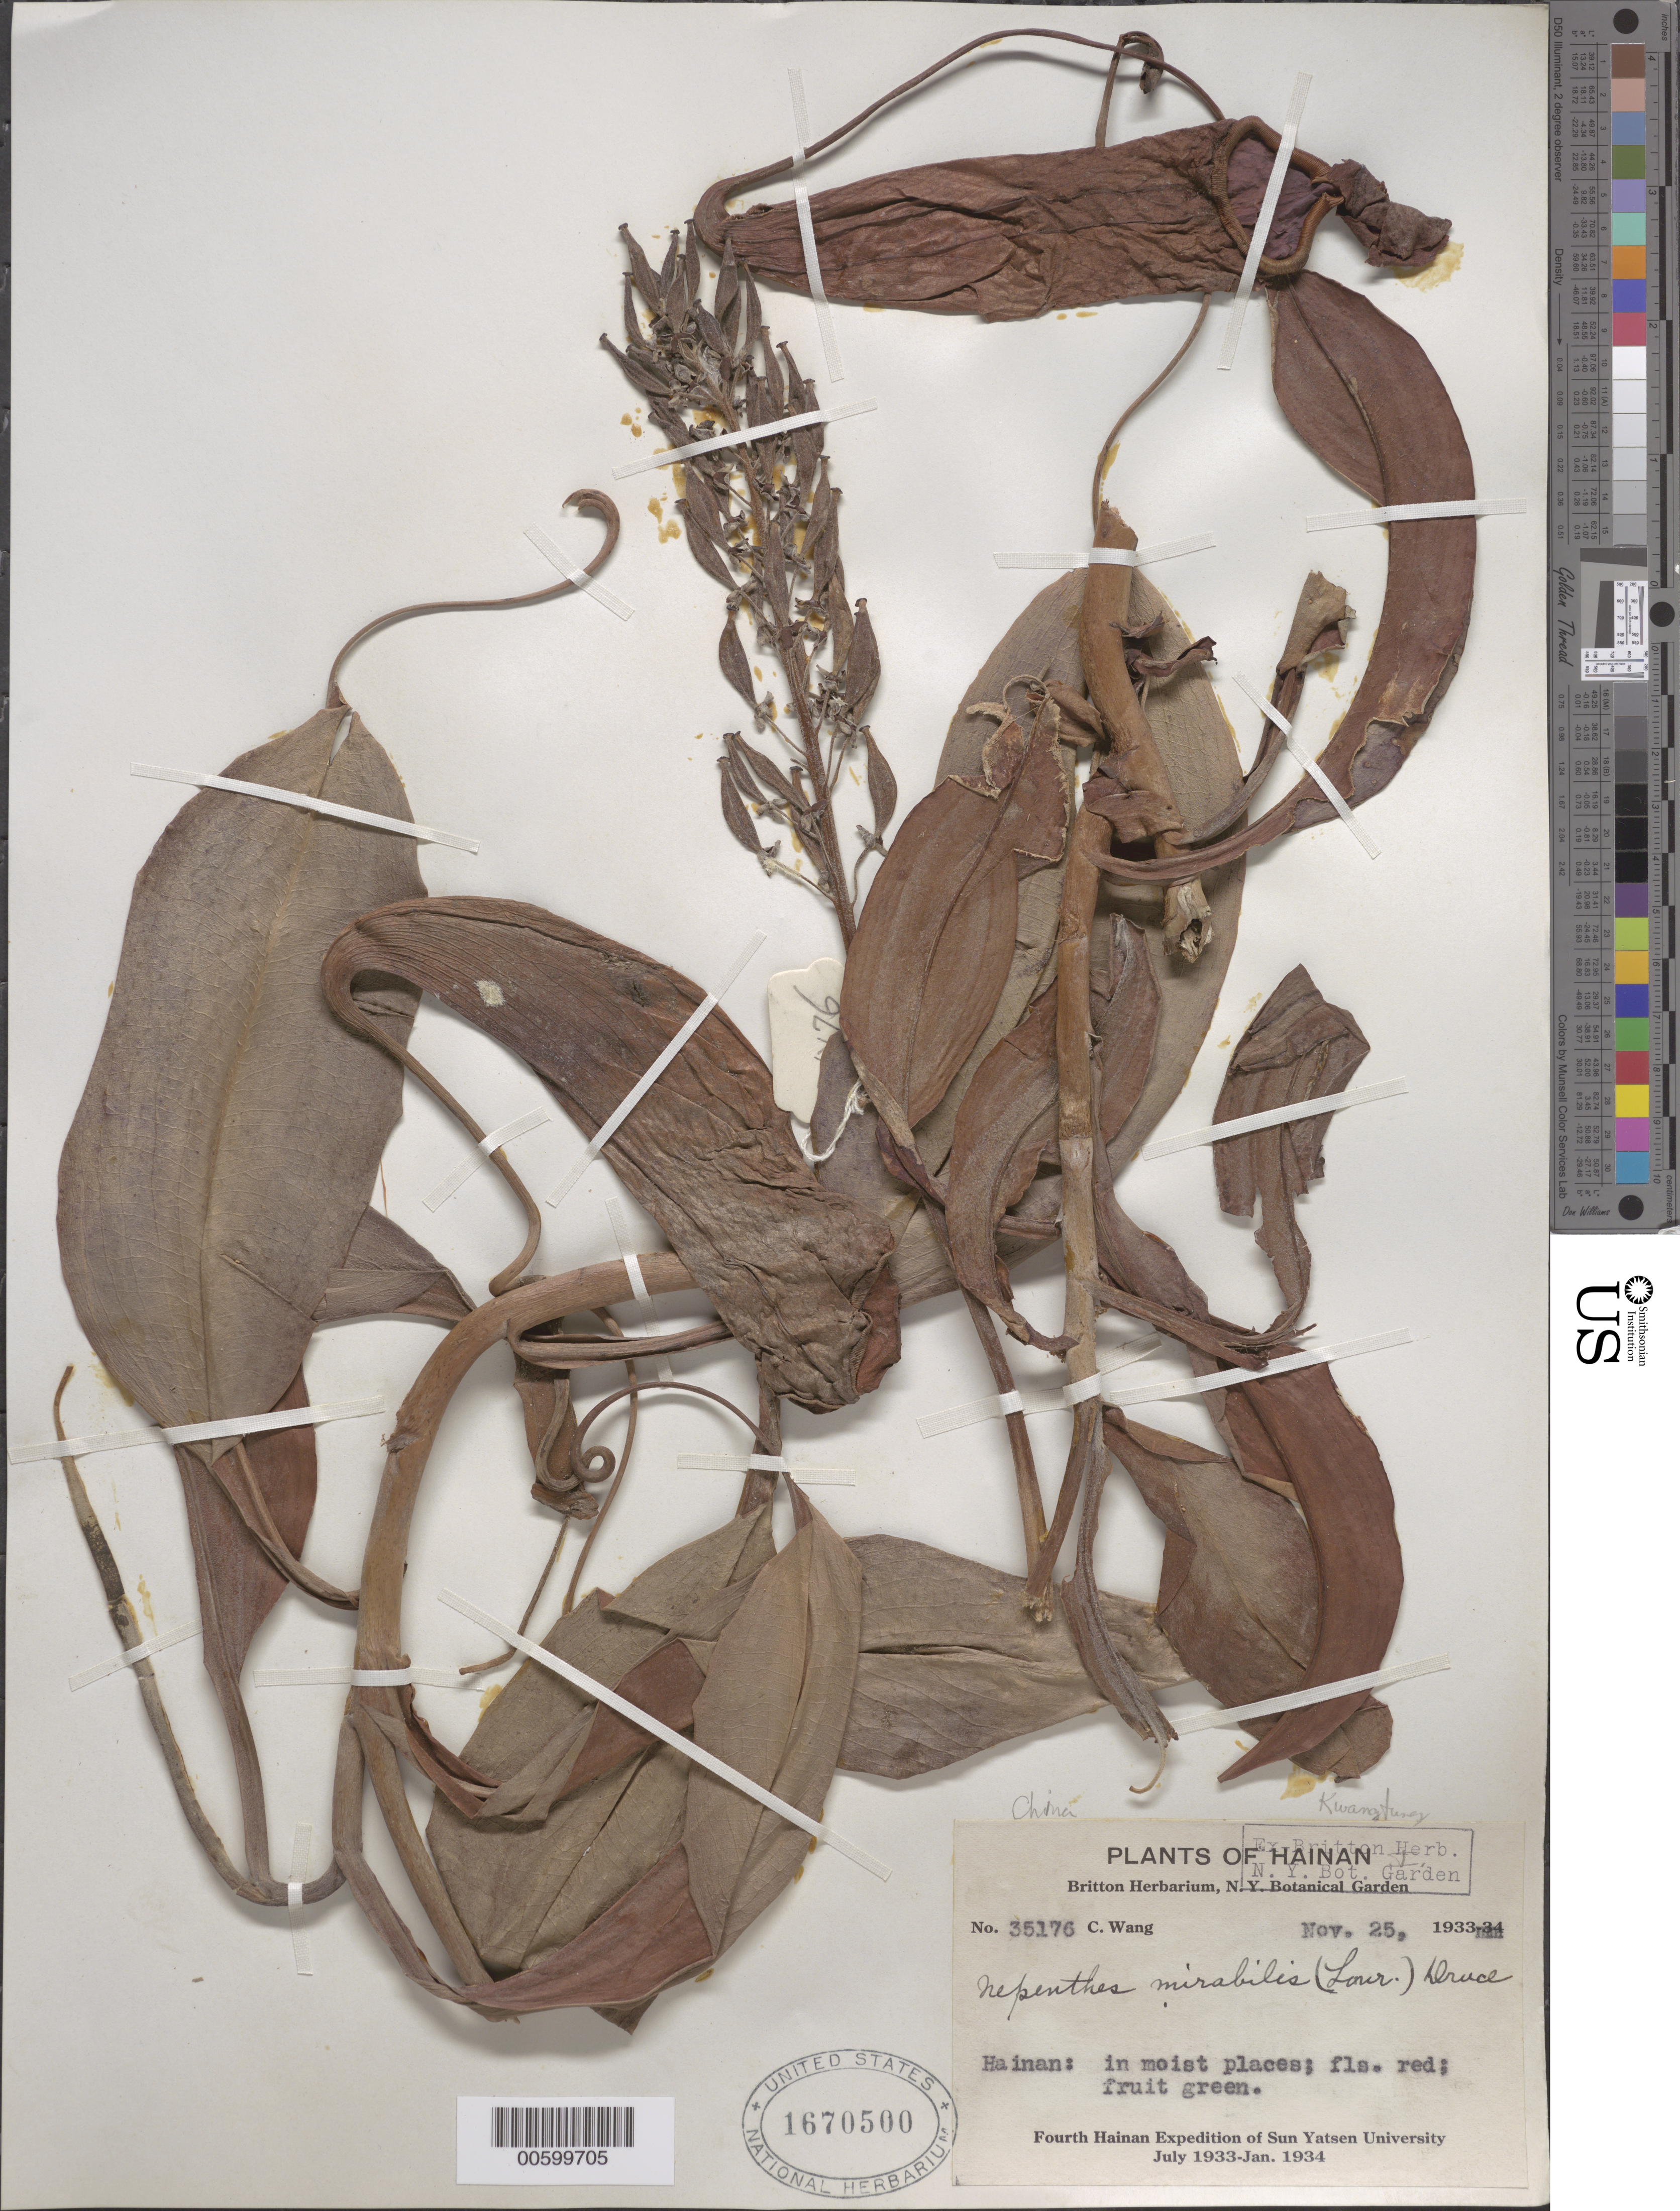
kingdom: Plantae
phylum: Tracheophyta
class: Magnoliopsida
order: Caryophyllales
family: Nepenthaceae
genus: Nepenthes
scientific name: Nepenthes mirabilis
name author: (Lour.) Druce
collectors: C. Wang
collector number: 35176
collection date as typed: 25 Nov 1933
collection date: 1933-11-25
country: China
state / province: Hainan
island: Hainan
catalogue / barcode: US 1670500